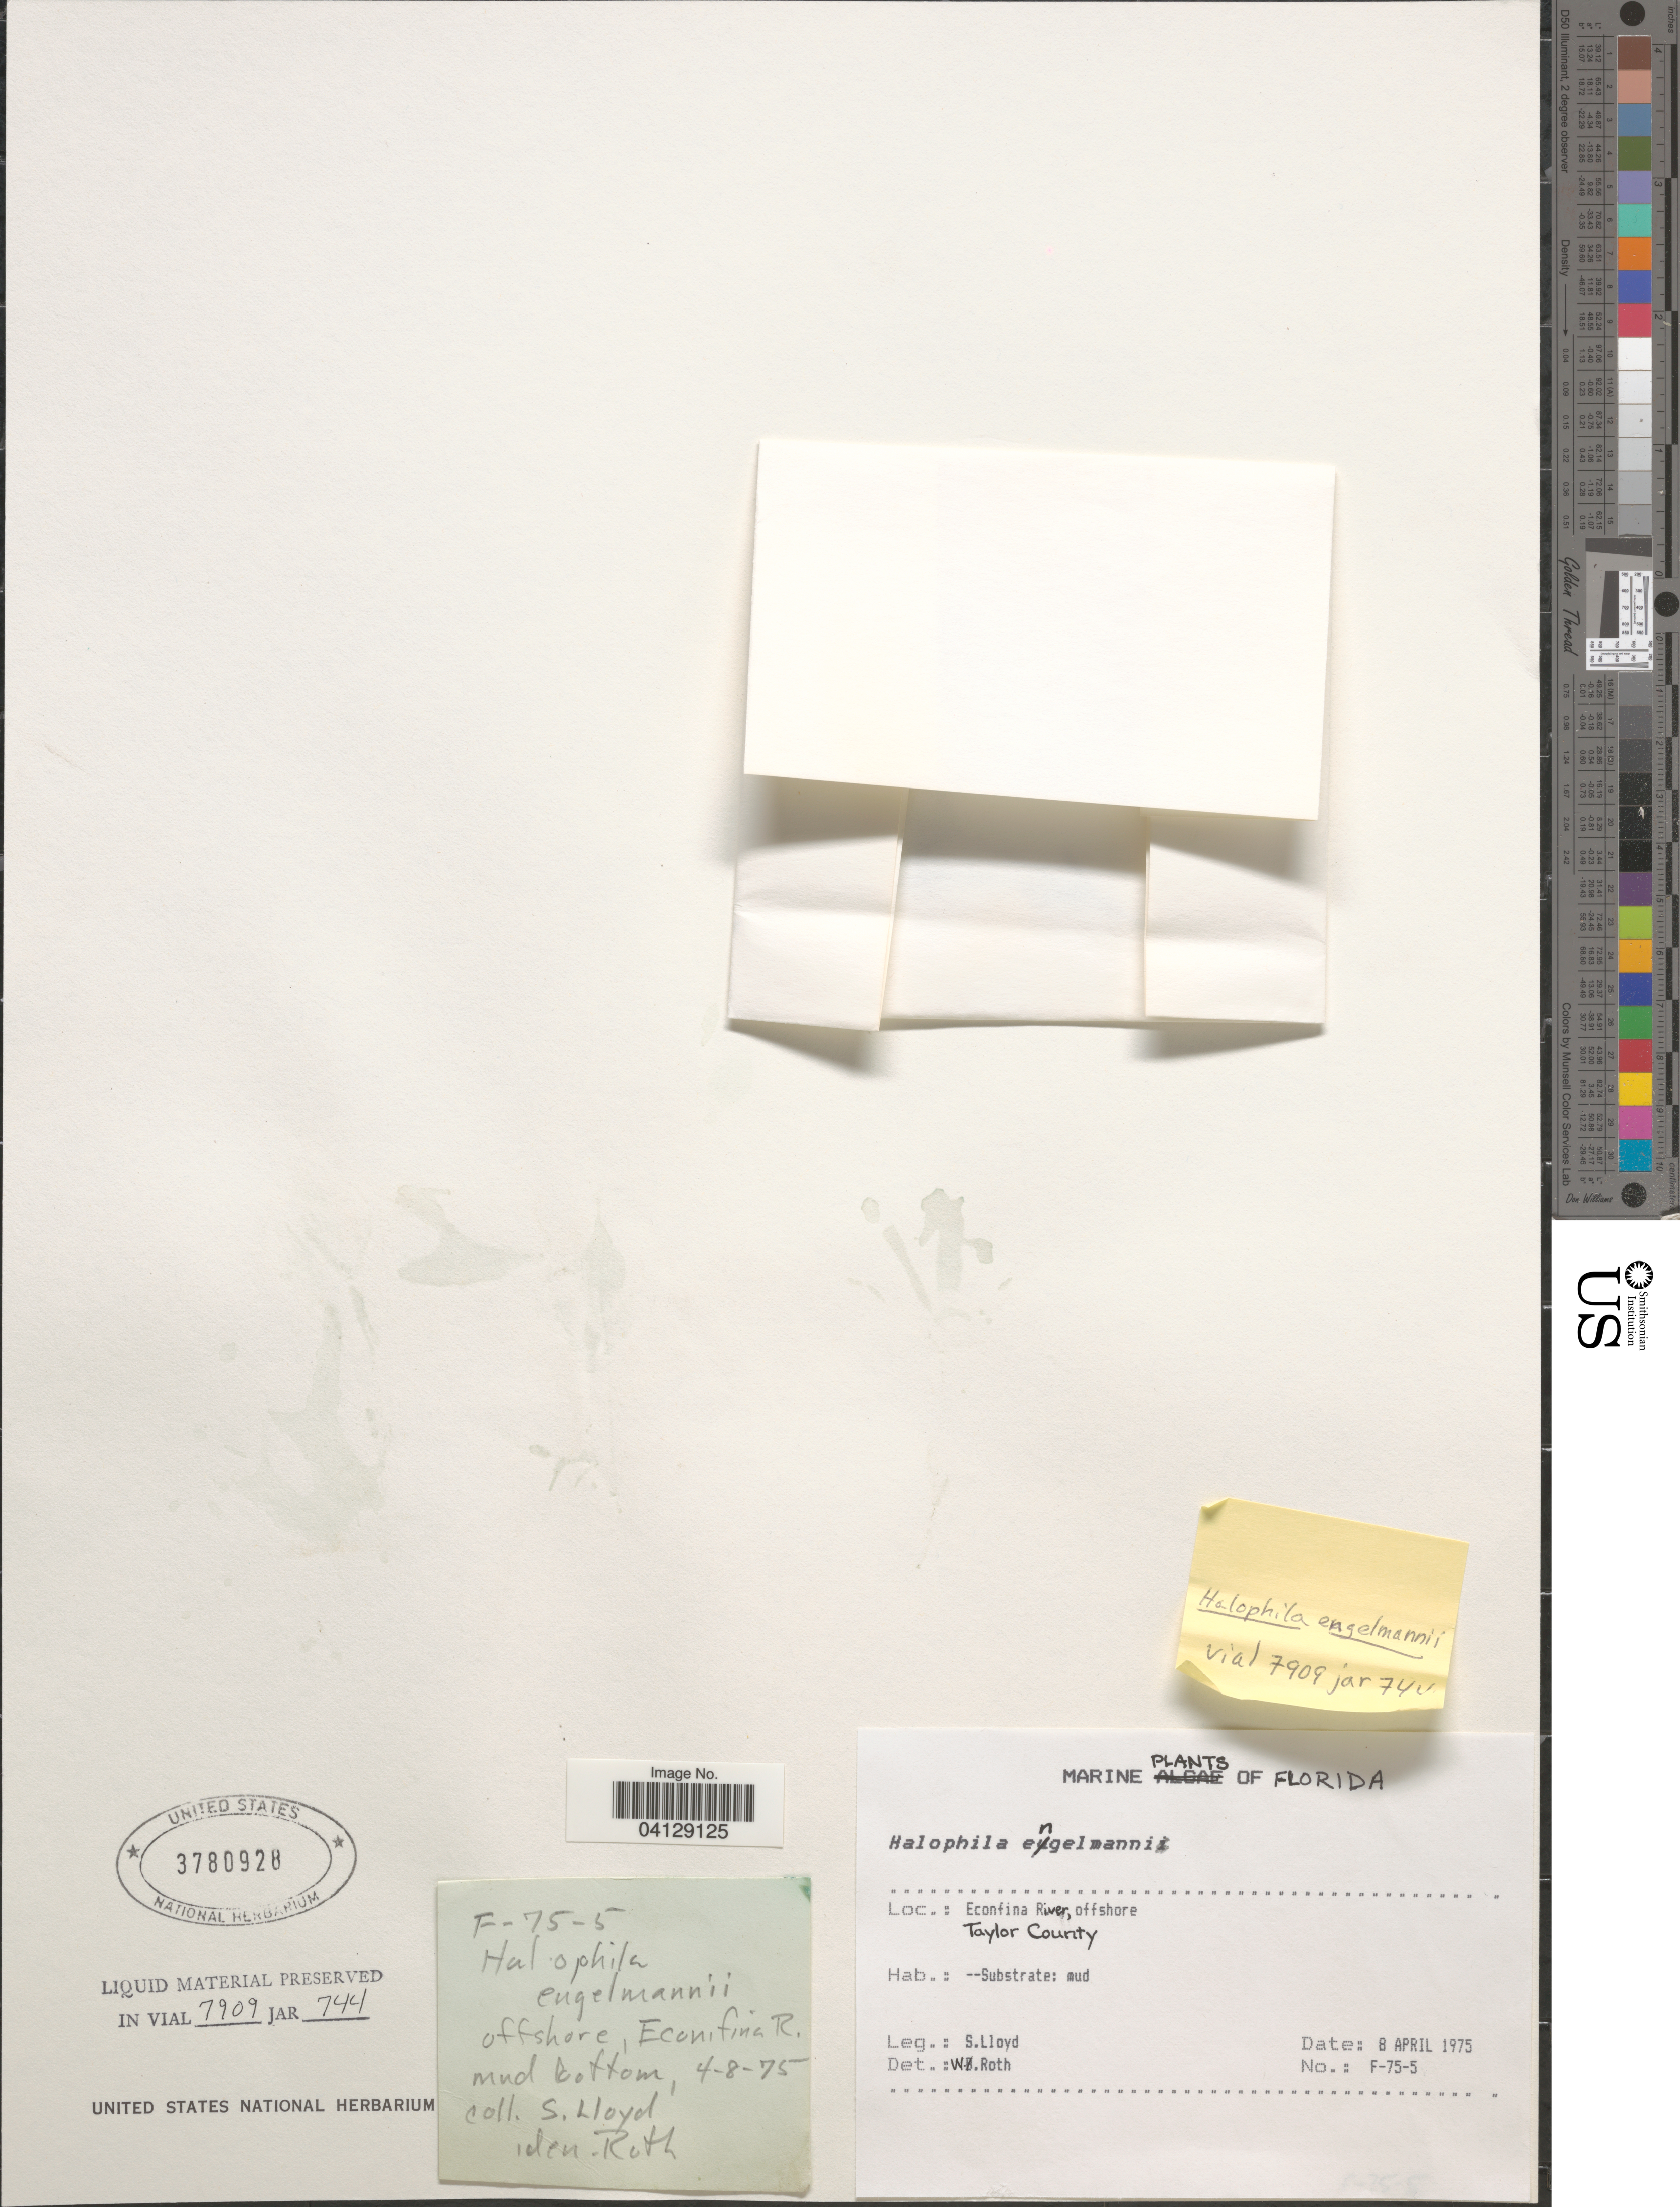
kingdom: Plantae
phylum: Tracheophyta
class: Liliopsida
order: Alismatales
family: Hydrocharitaceae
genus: Halophila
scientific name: Halophila engelmannii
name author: Asch.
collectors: S. Lloyd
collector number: F-75-5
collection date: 1975-04-08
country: United States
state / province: Florida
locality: Econfina River, offshore. Taylor County.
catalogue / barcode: US 3780928